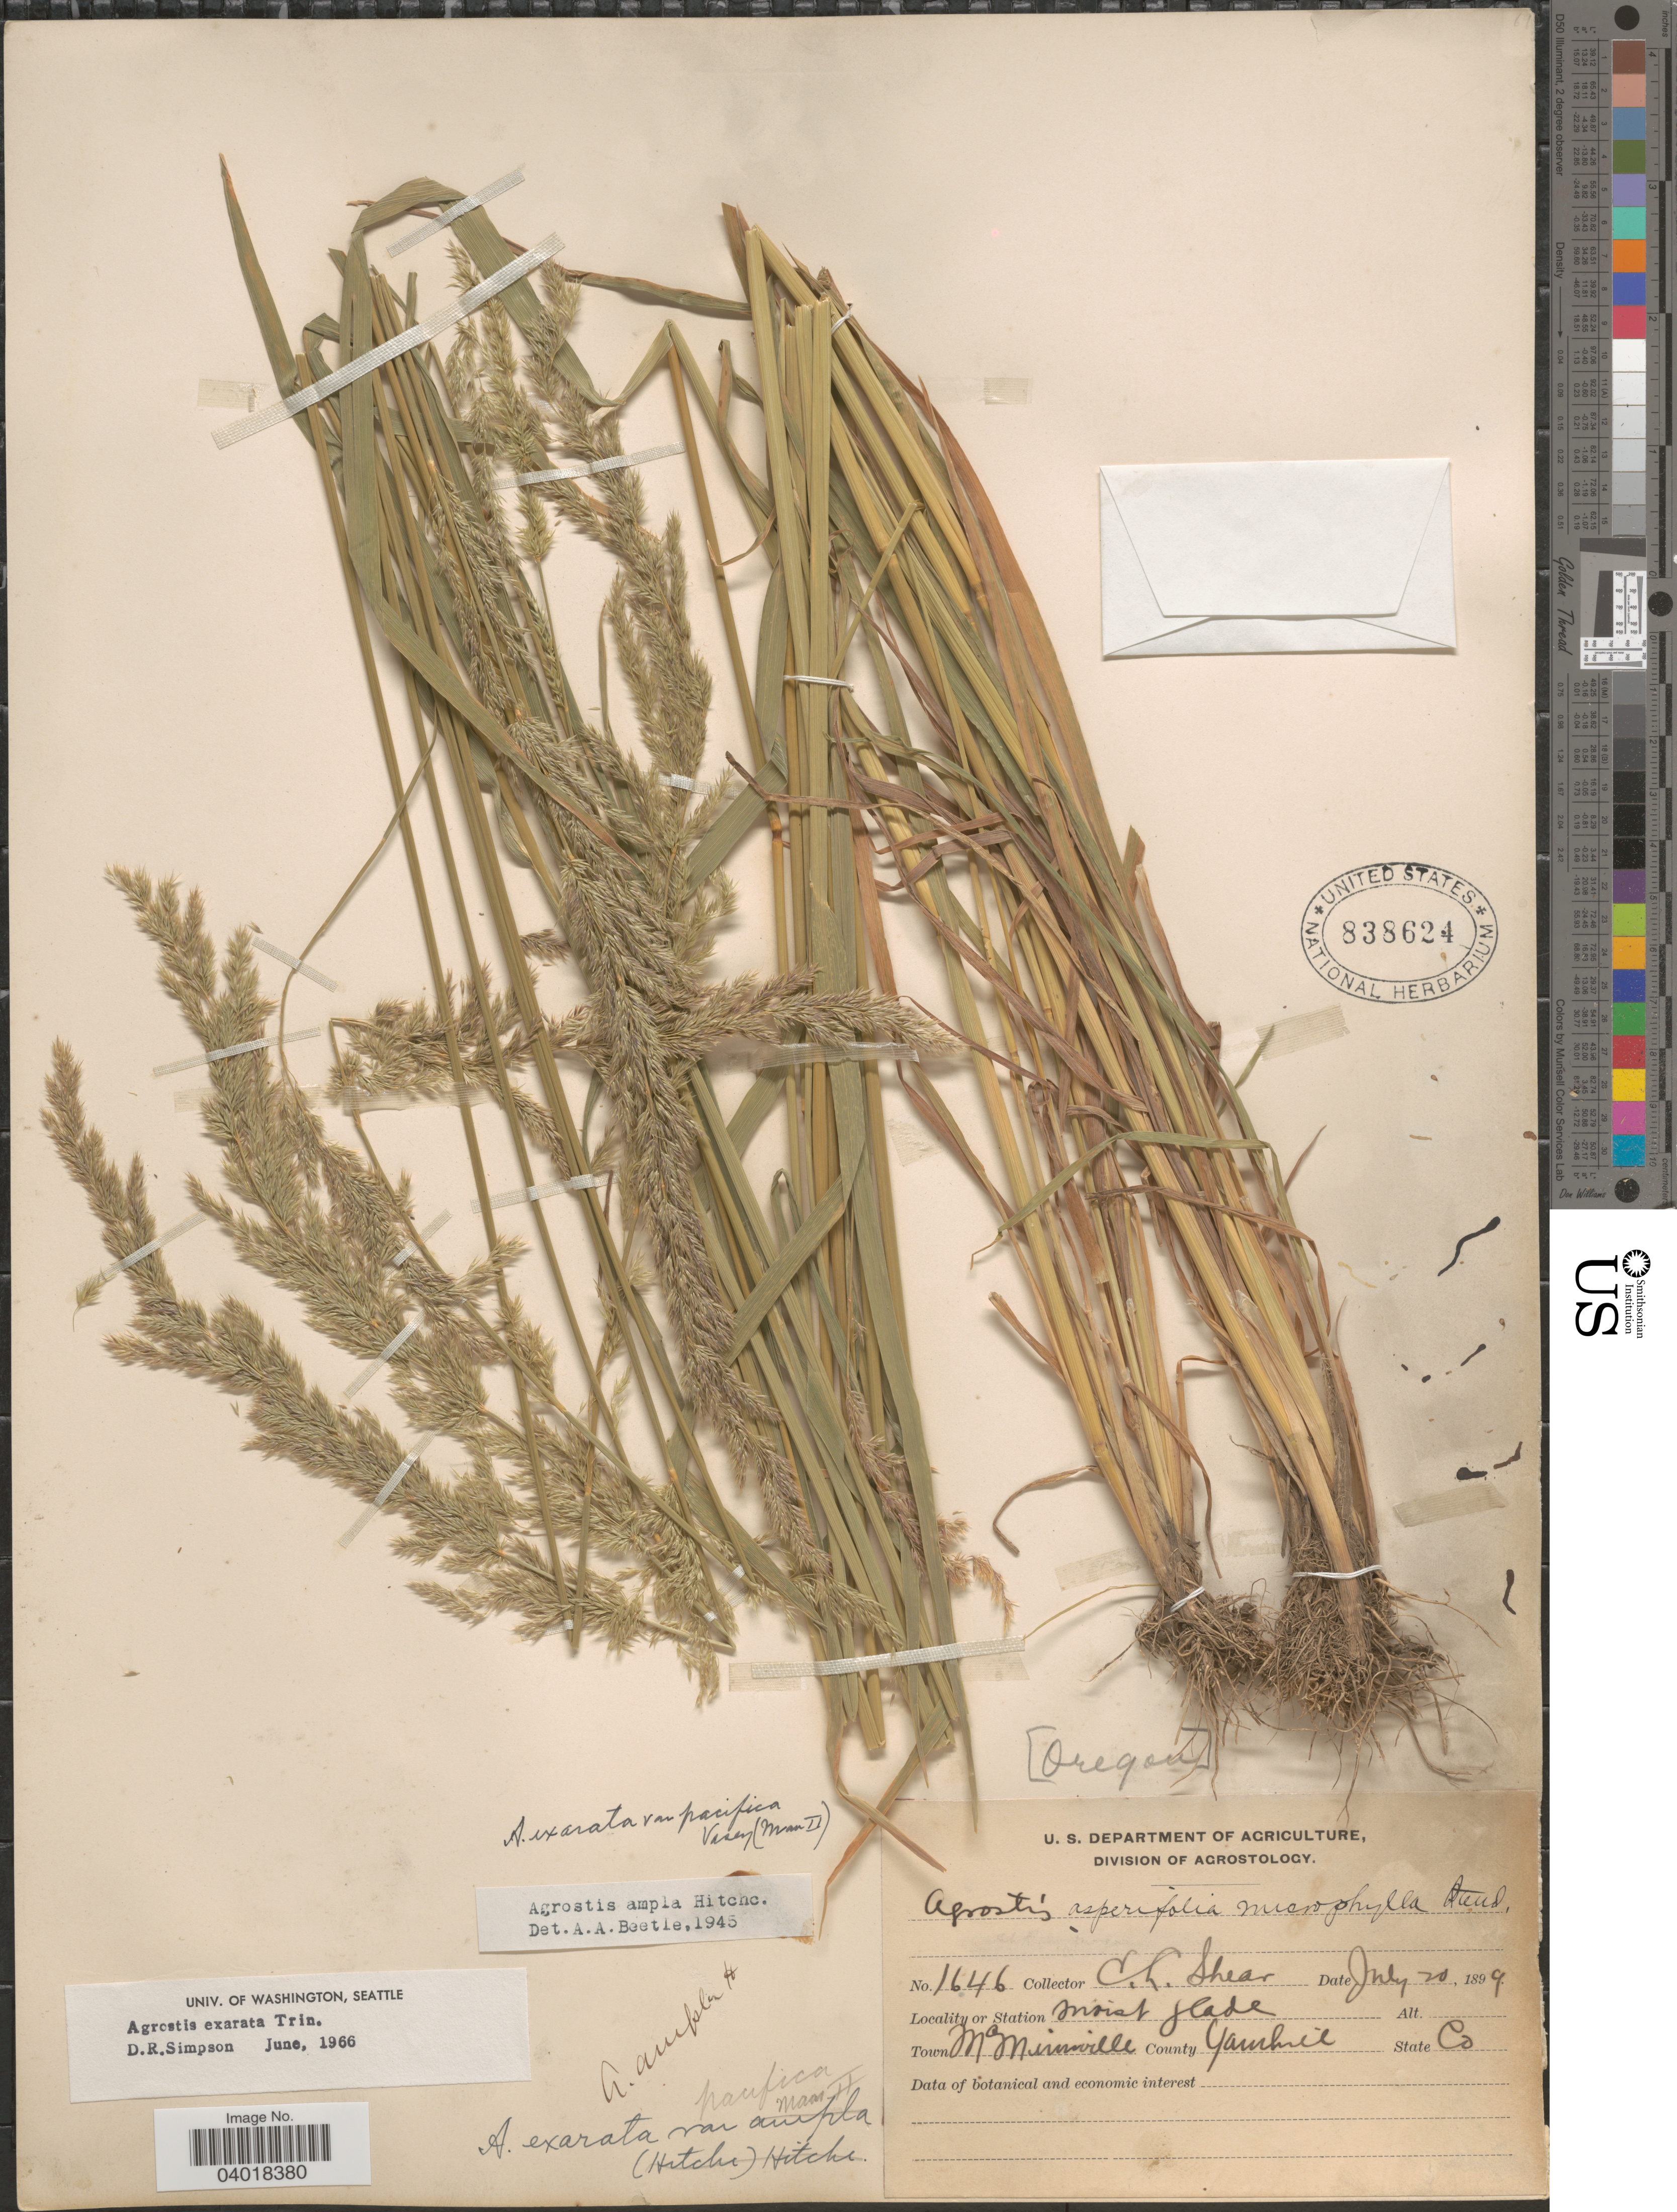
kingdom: Plantae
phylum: Tracheophyta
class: Liliopsida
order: Poales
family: Poaceae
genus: Agrostis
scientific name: Agrostis exarata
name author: Trin.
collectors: C. L. Shear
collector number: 1646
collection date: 1899-07-20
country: United States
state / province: Colorado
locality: Town Mc Minnville. County Yamhill.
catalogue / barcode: US 838624